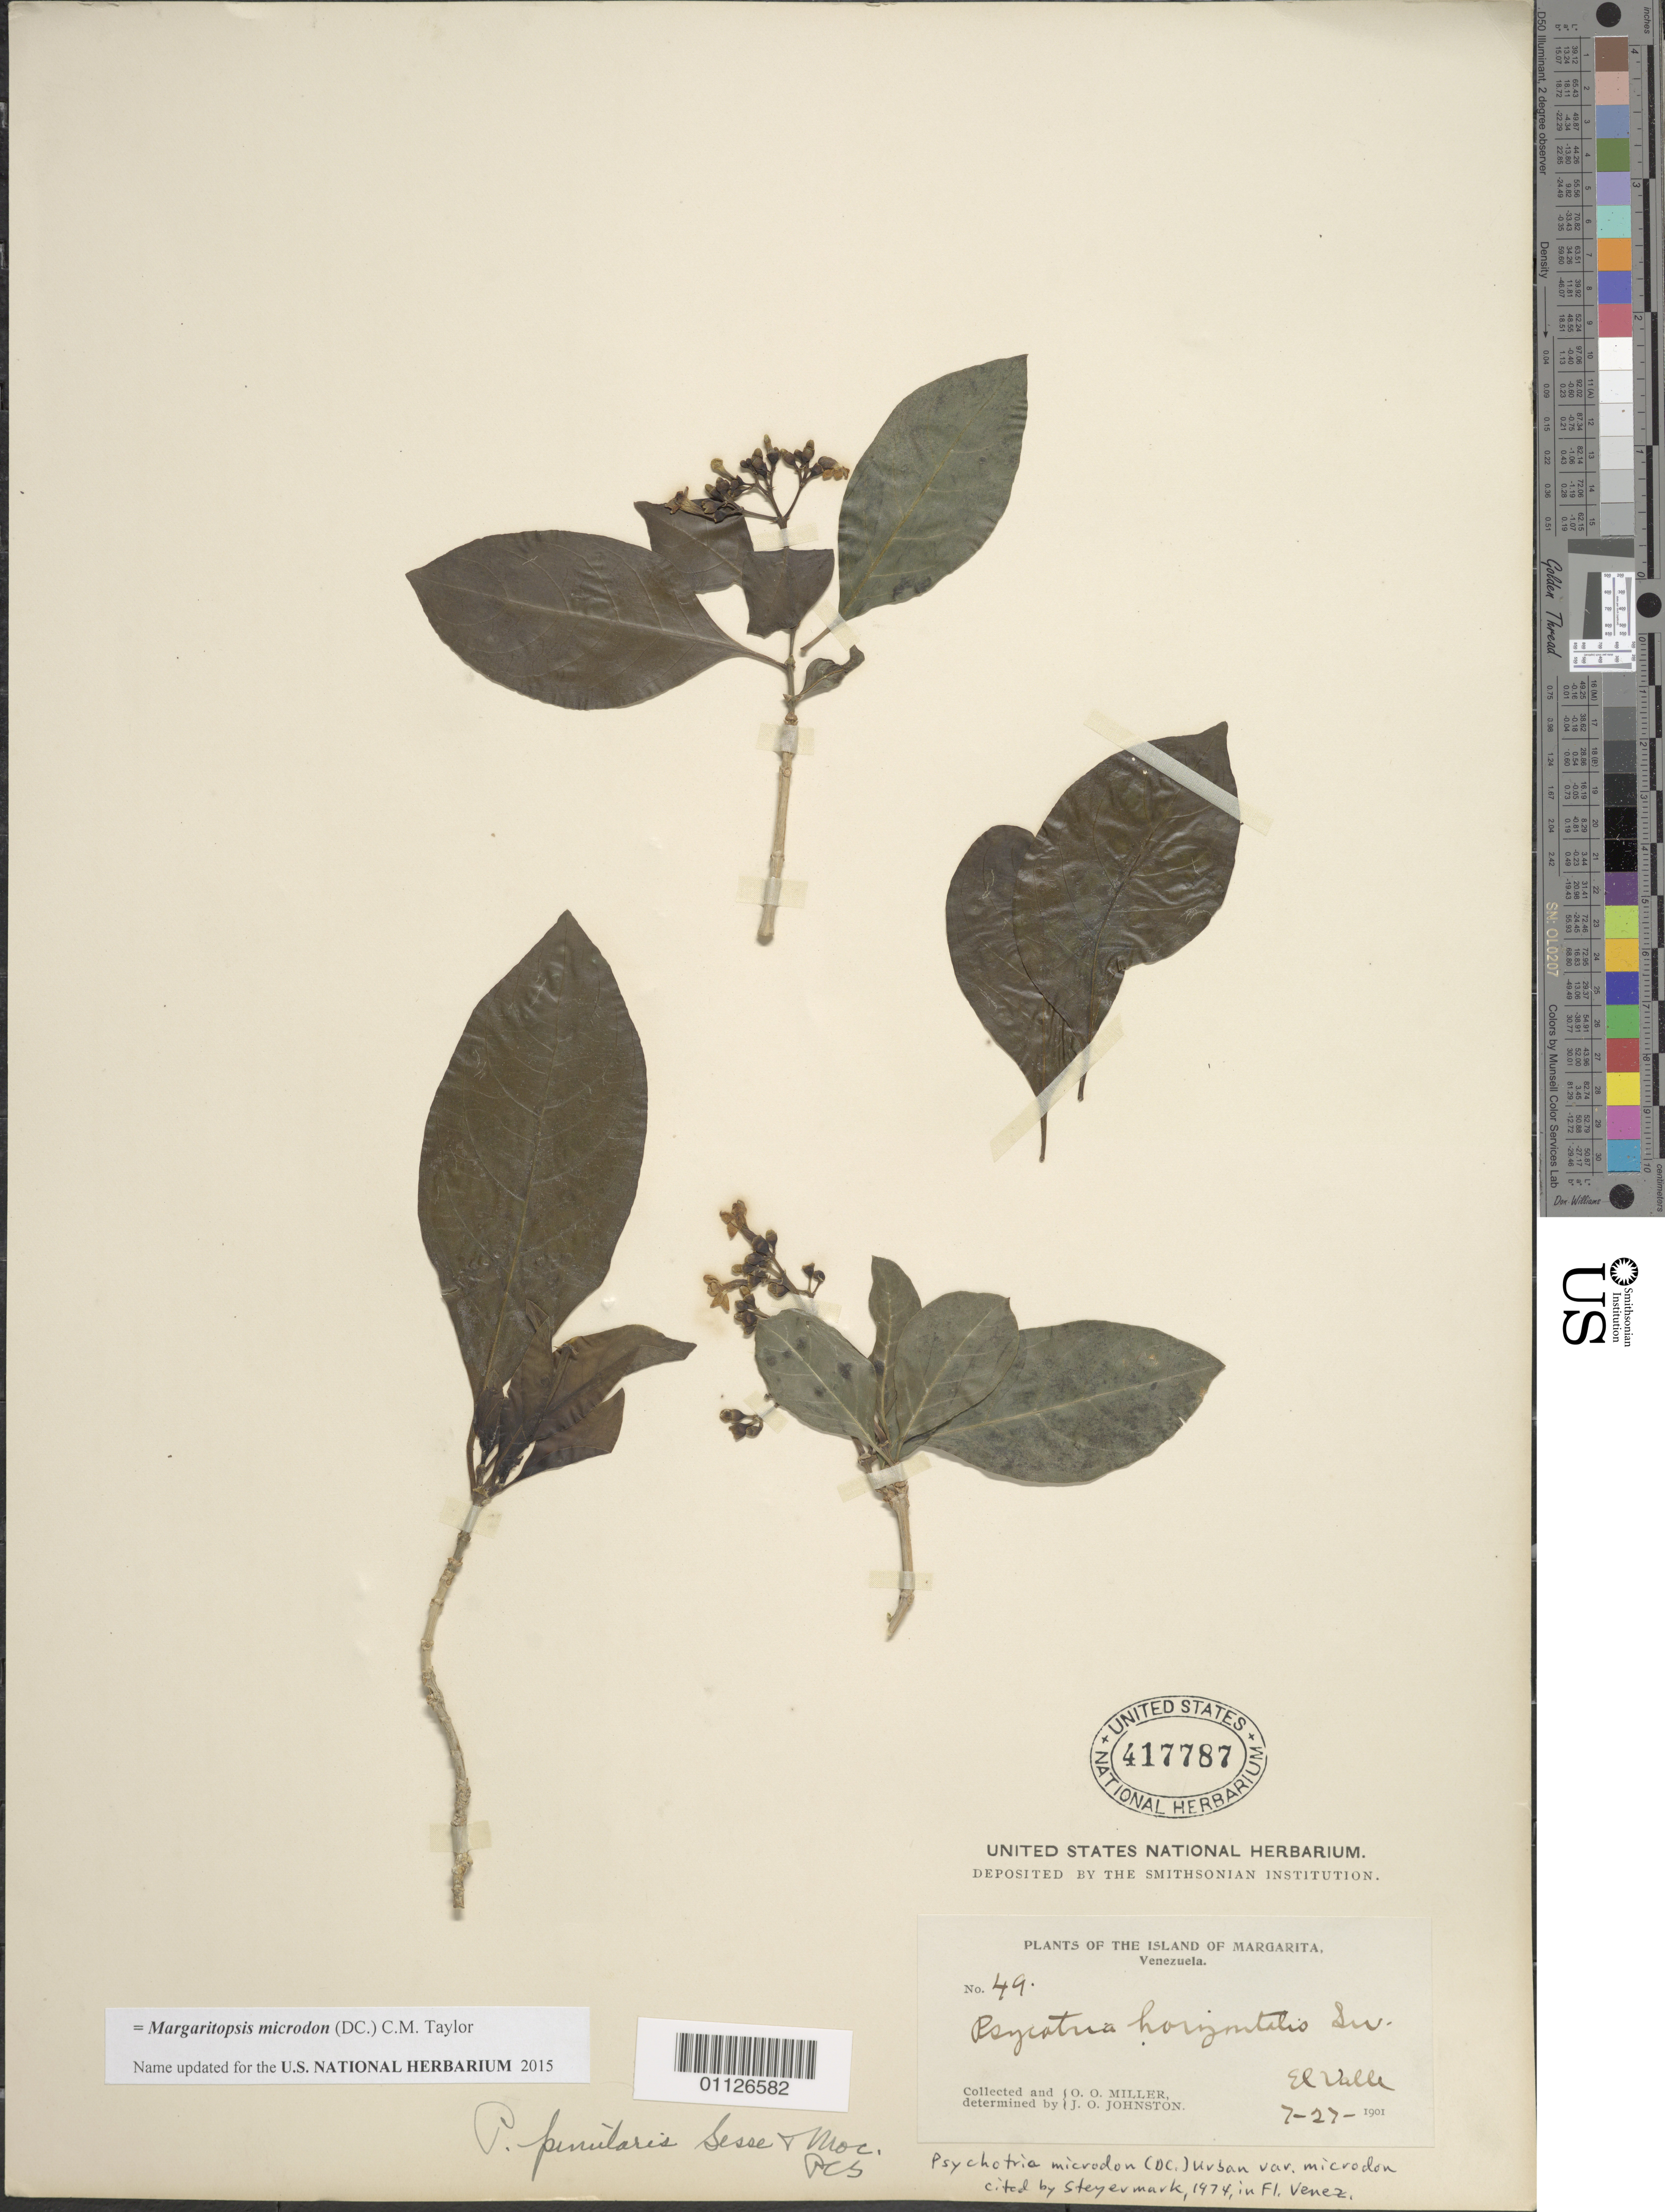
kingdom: Plantae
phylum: Tracheophyta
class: Magnoliopsida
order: Gentianales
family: Rubiaceae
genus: Psychotria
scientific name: Psychotria microdon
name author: (DC.) Urb.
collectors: O. O. Miller & J. Johnston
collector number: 49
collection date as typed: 27 Jul 1901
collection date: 1901-07-27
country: Venezuela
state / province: Nueva Esparta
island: Margarita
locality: El Valle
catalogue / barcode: US 417787